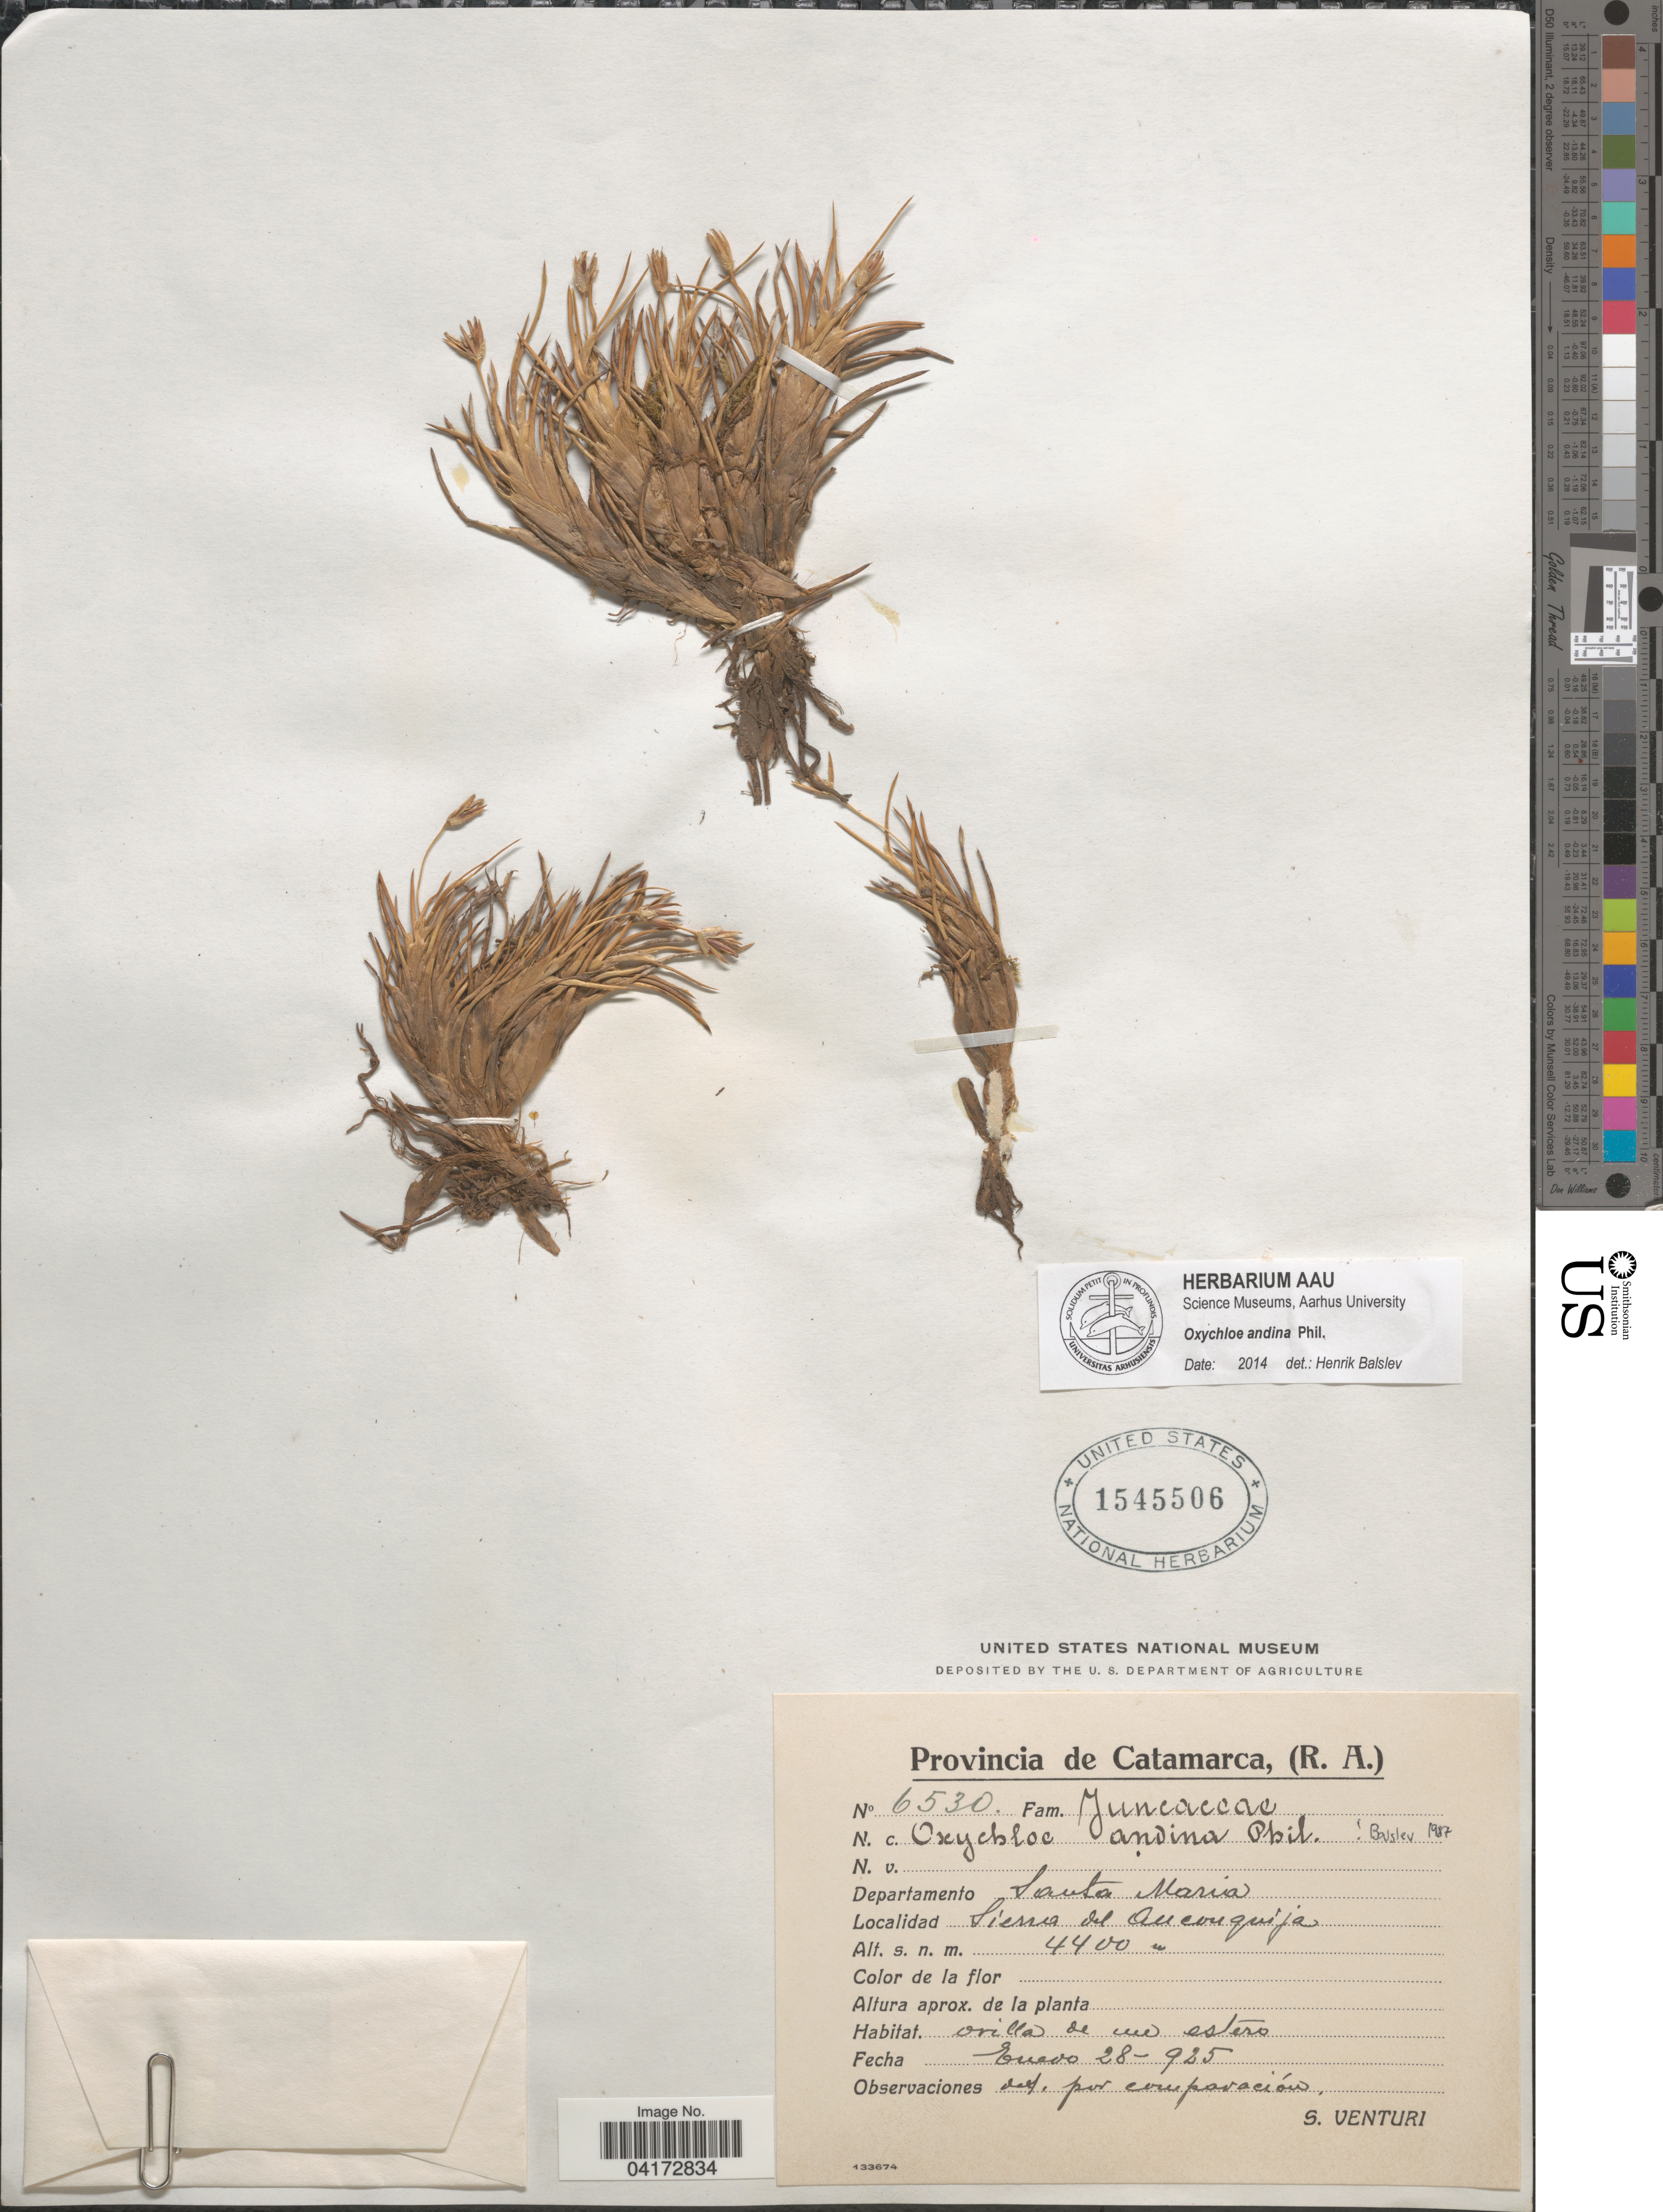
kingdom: Plantae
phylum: Tracheophyta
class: Liliopsida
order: Poales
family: Juncaceae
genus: Oxychloe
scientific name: Oxychloë andina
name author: Phil.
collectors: S. Matturi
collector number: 6530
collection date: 1925-01-28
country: Argentina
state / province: Catamarca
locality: Departamento Santa Maria. Sierra del Aconquíja.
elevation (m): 4400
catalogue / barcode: US 1545506